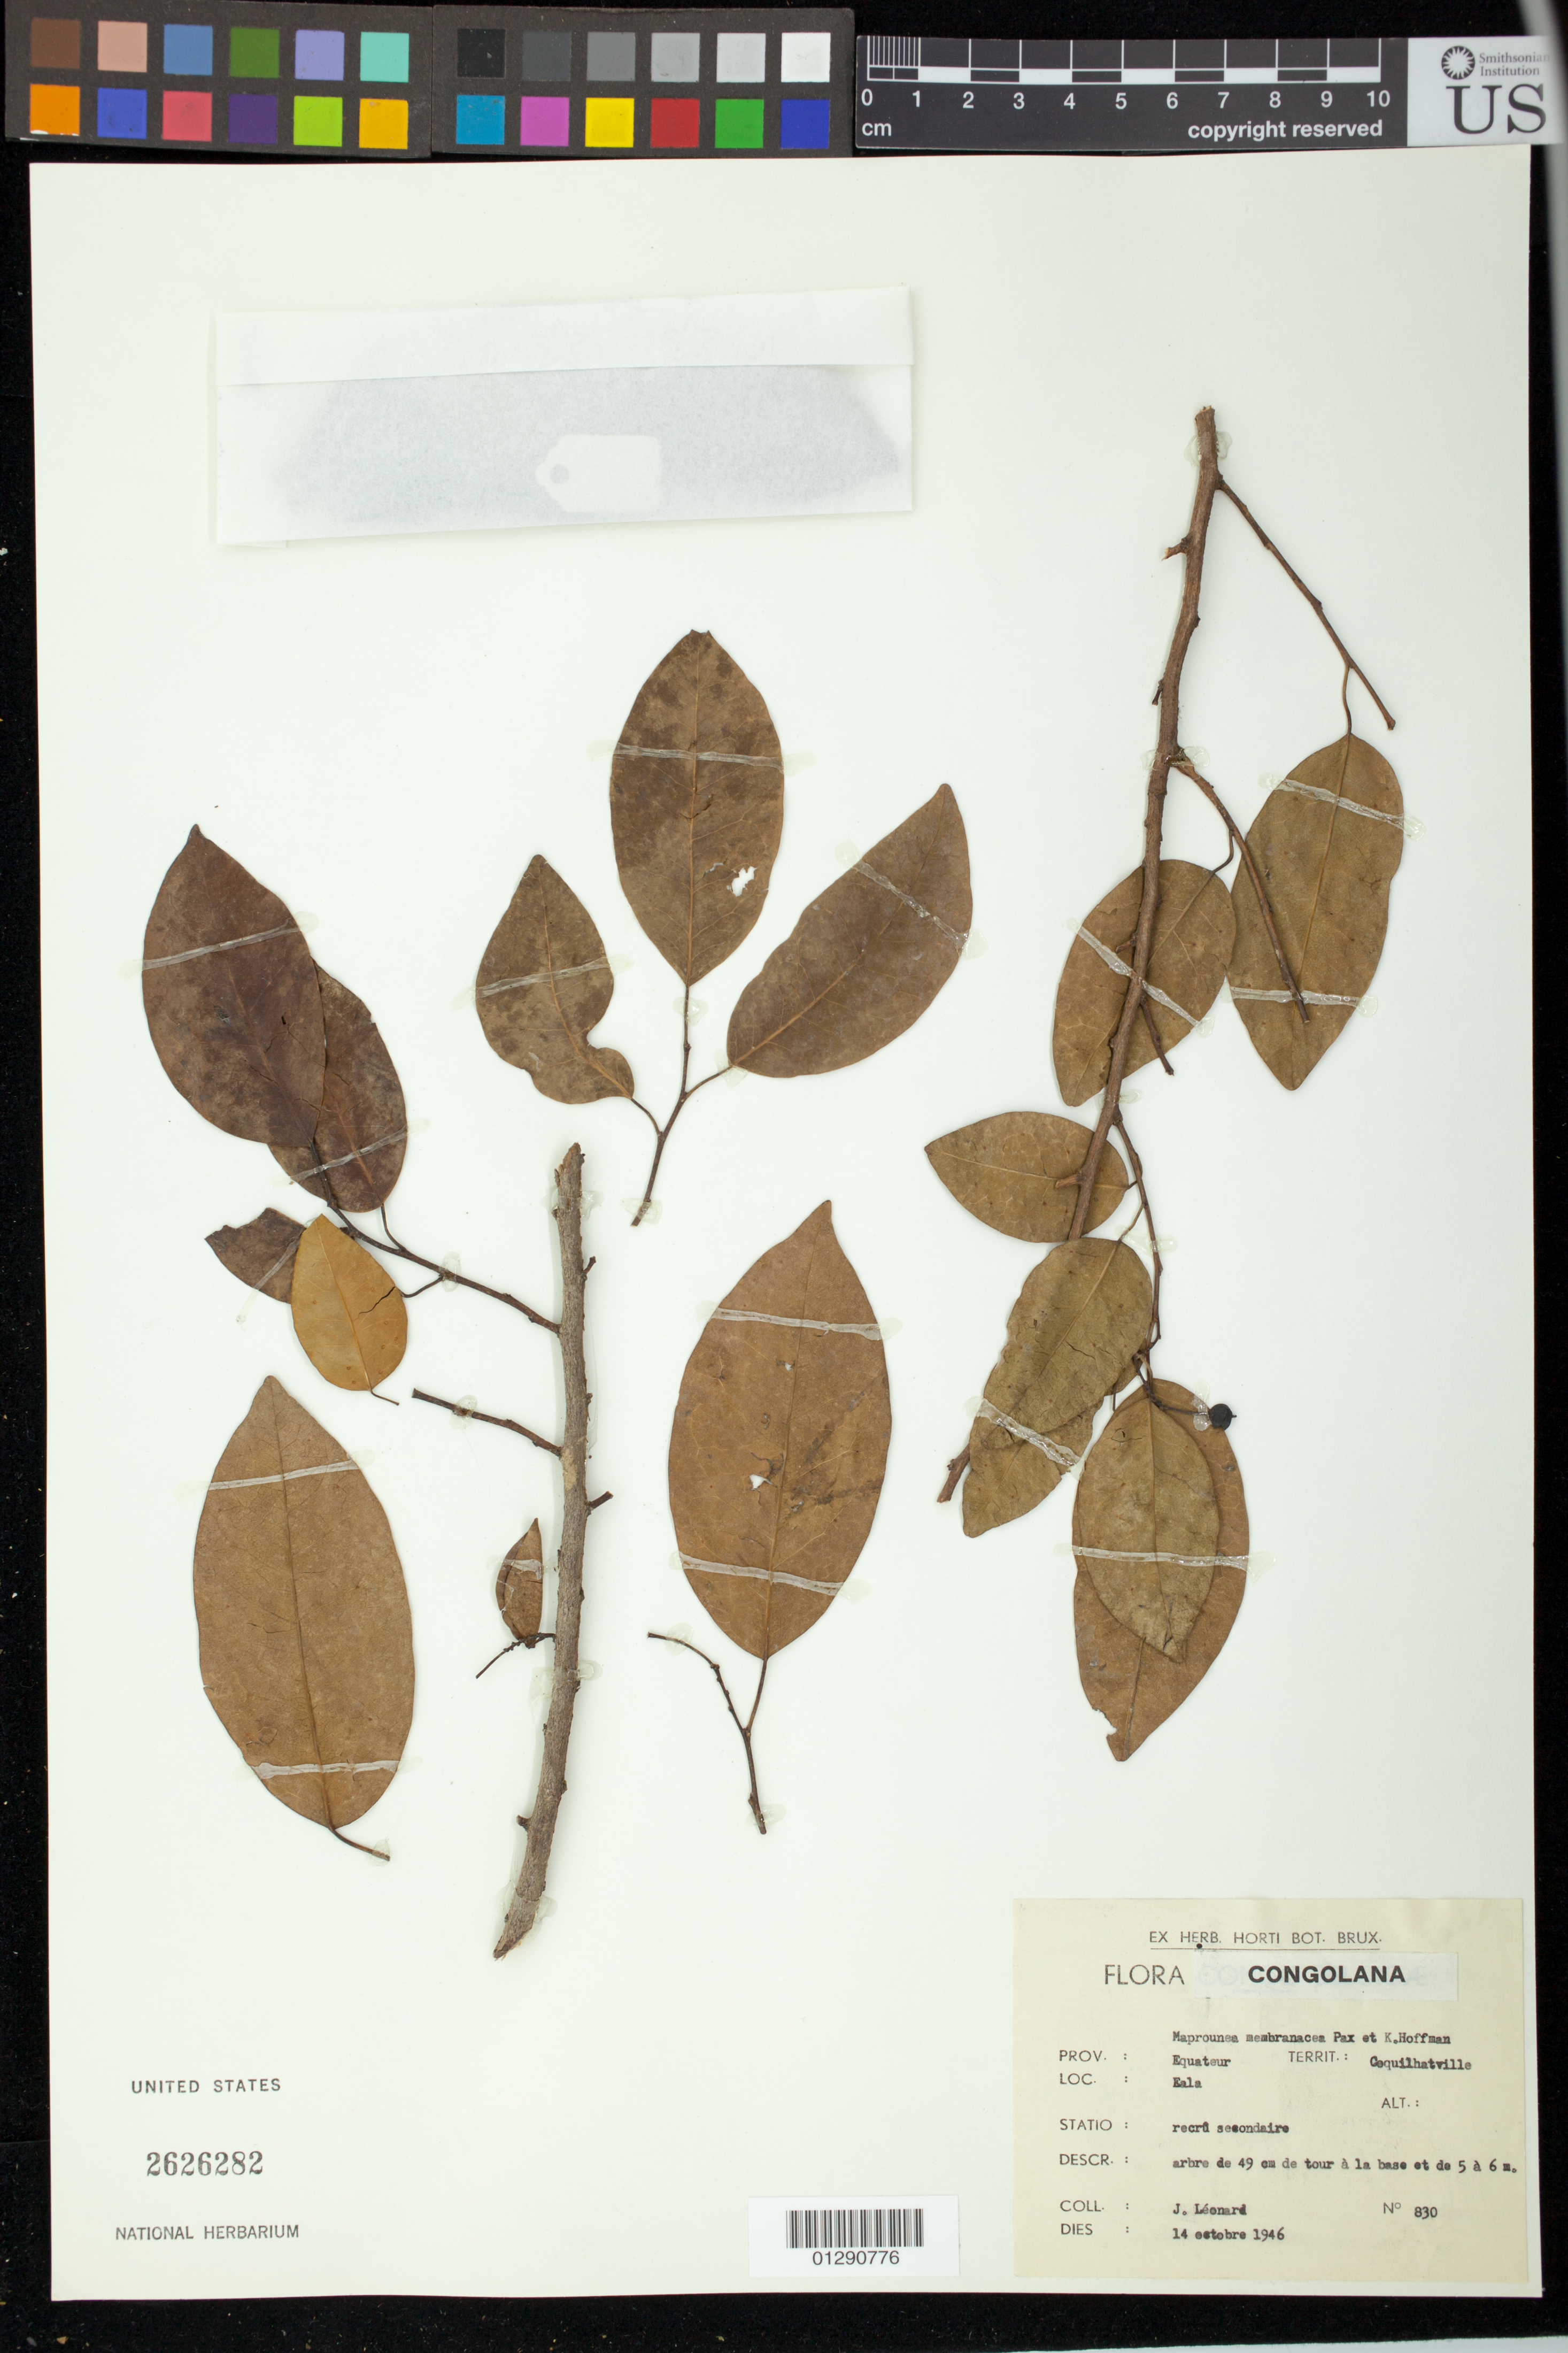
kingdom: Plantae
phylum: Tracheophyta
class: Magnoliopsida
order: Malpighiales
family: Euphorbiaceae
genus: Maprounea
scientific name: Maprounea membranacea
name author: Pax & K. Hoffm.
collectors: J. Leonard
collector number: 830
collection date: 1946-10-14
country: Congo, Democratic Republic of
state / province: Equateur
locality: Cequilhatville,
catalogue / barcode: US 2626282